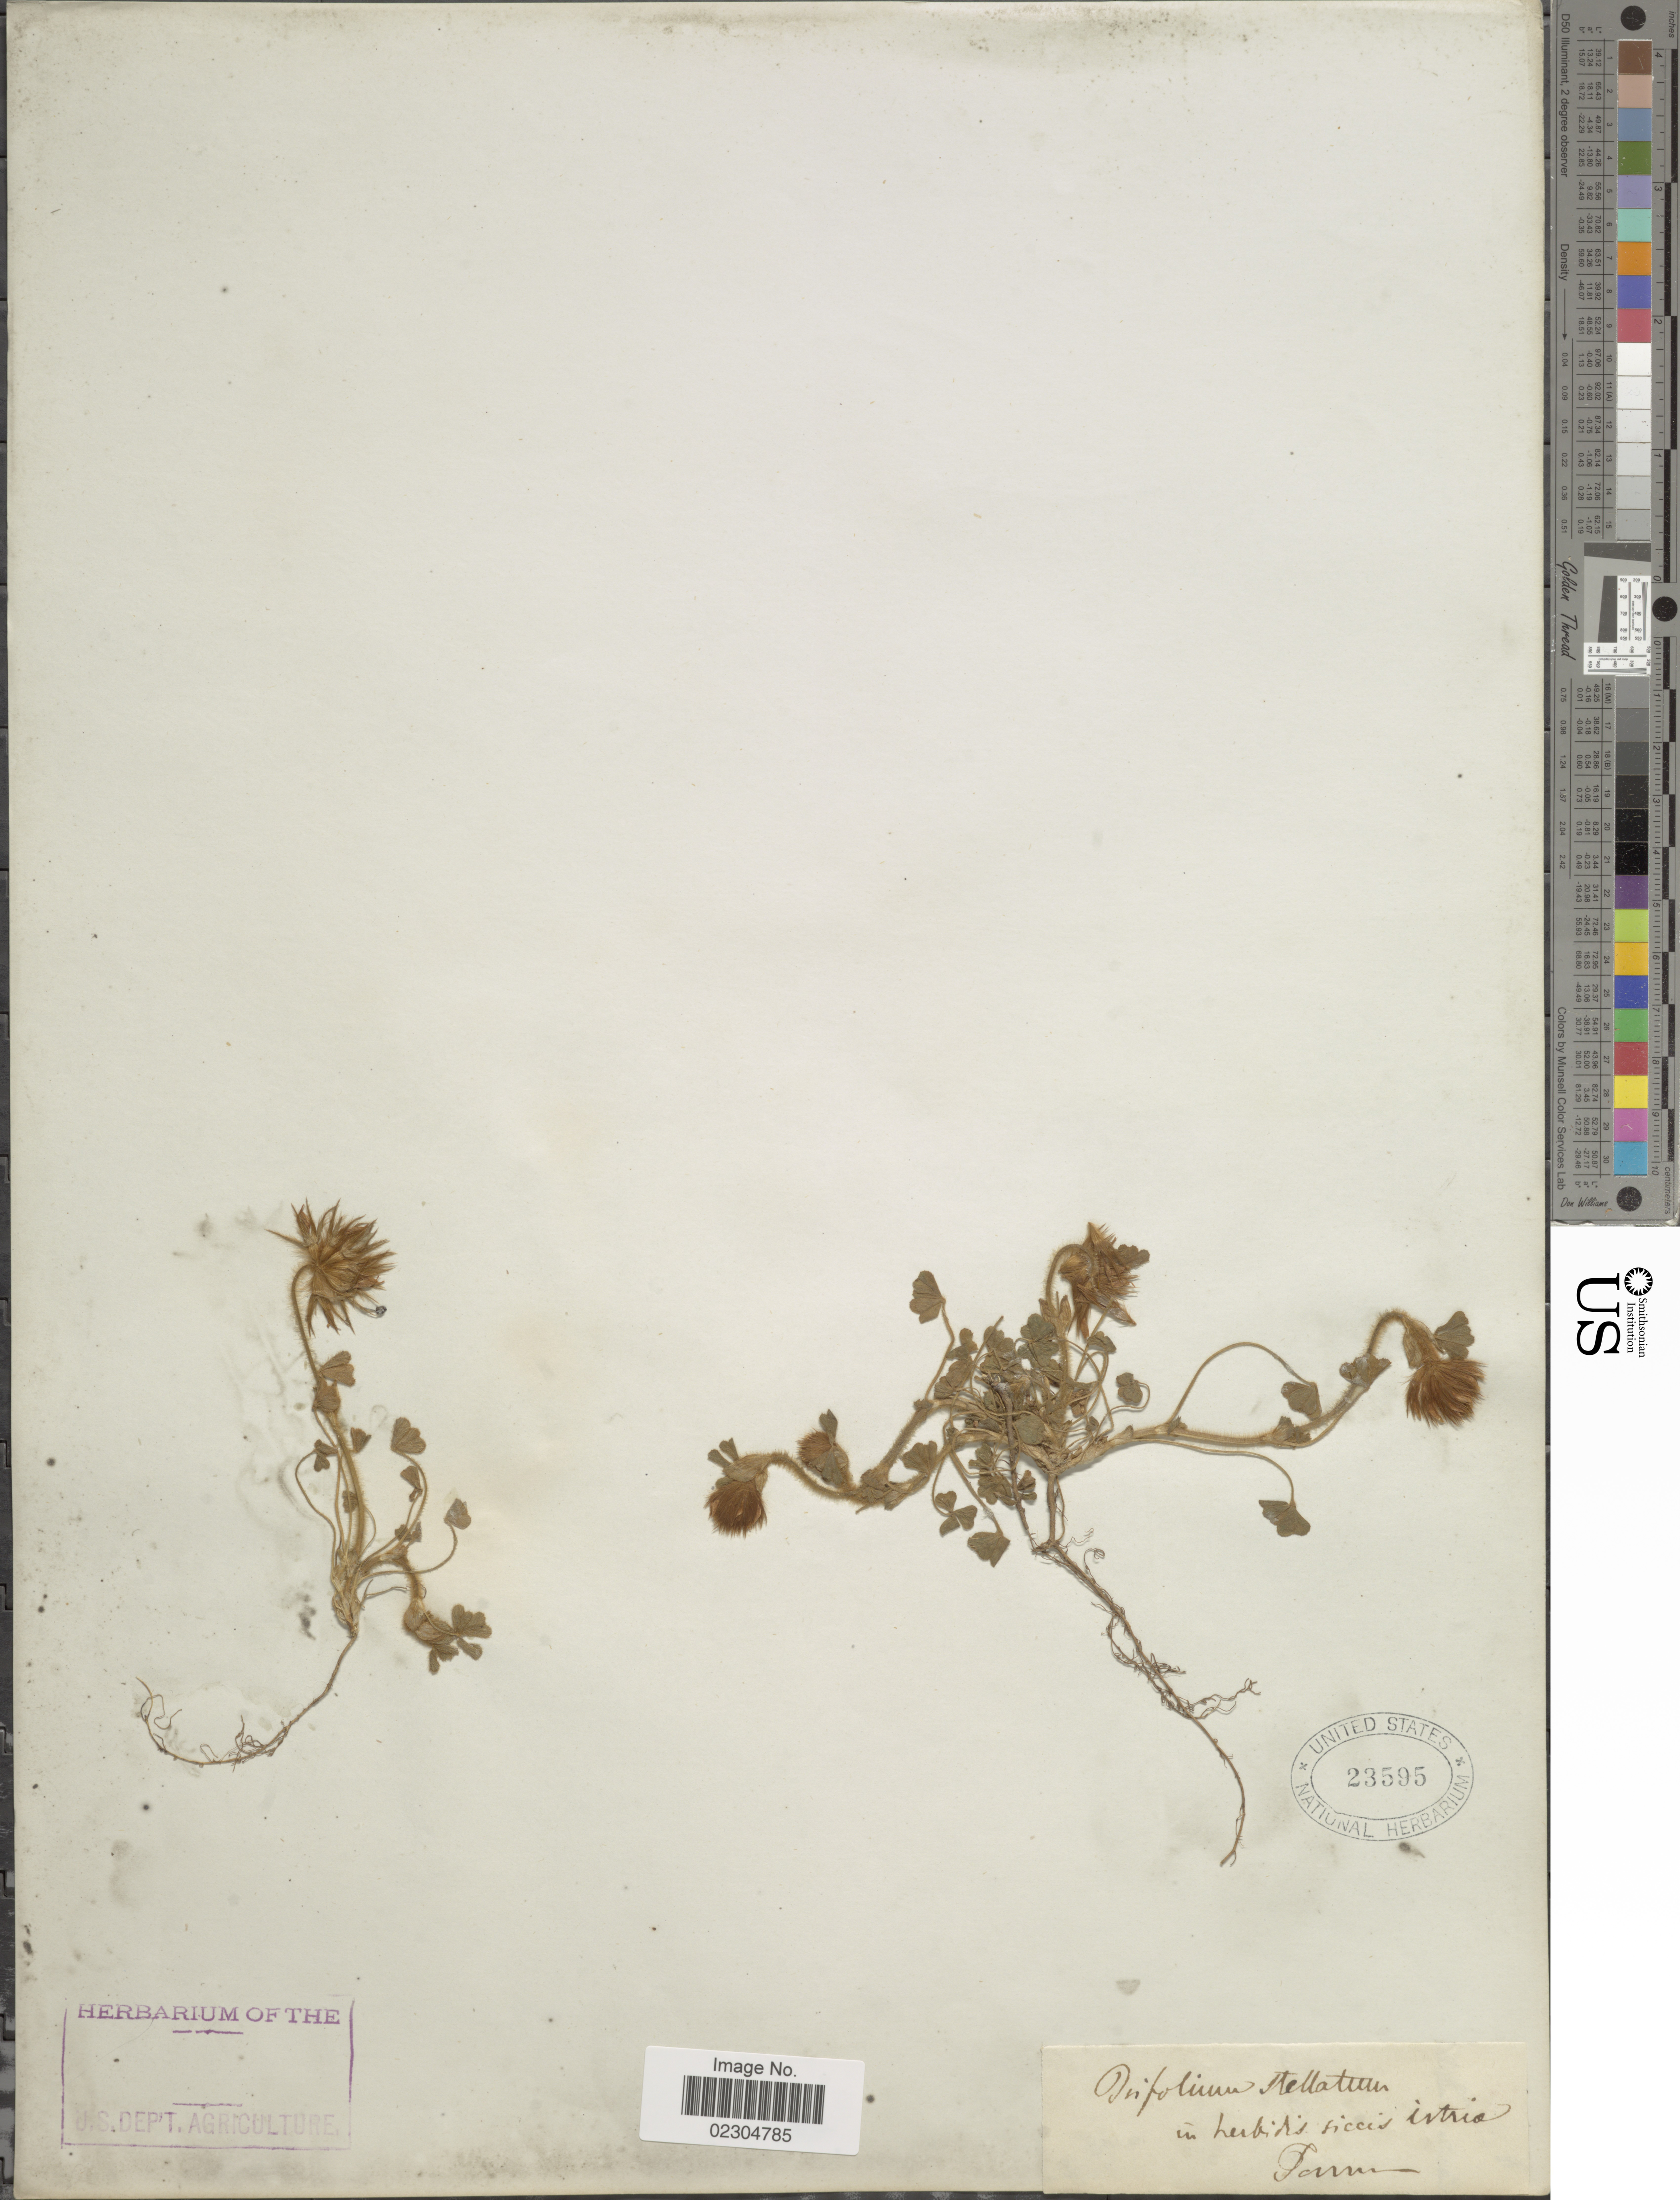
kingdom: Plantae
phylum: Tracheophyta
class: Magnoliopsida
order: Fabales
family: Fabaceae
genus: Trifolium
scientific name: Trifolium stellatum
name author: L.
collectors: Tommasini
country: Croatia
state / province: Istria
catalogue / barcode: US 23595